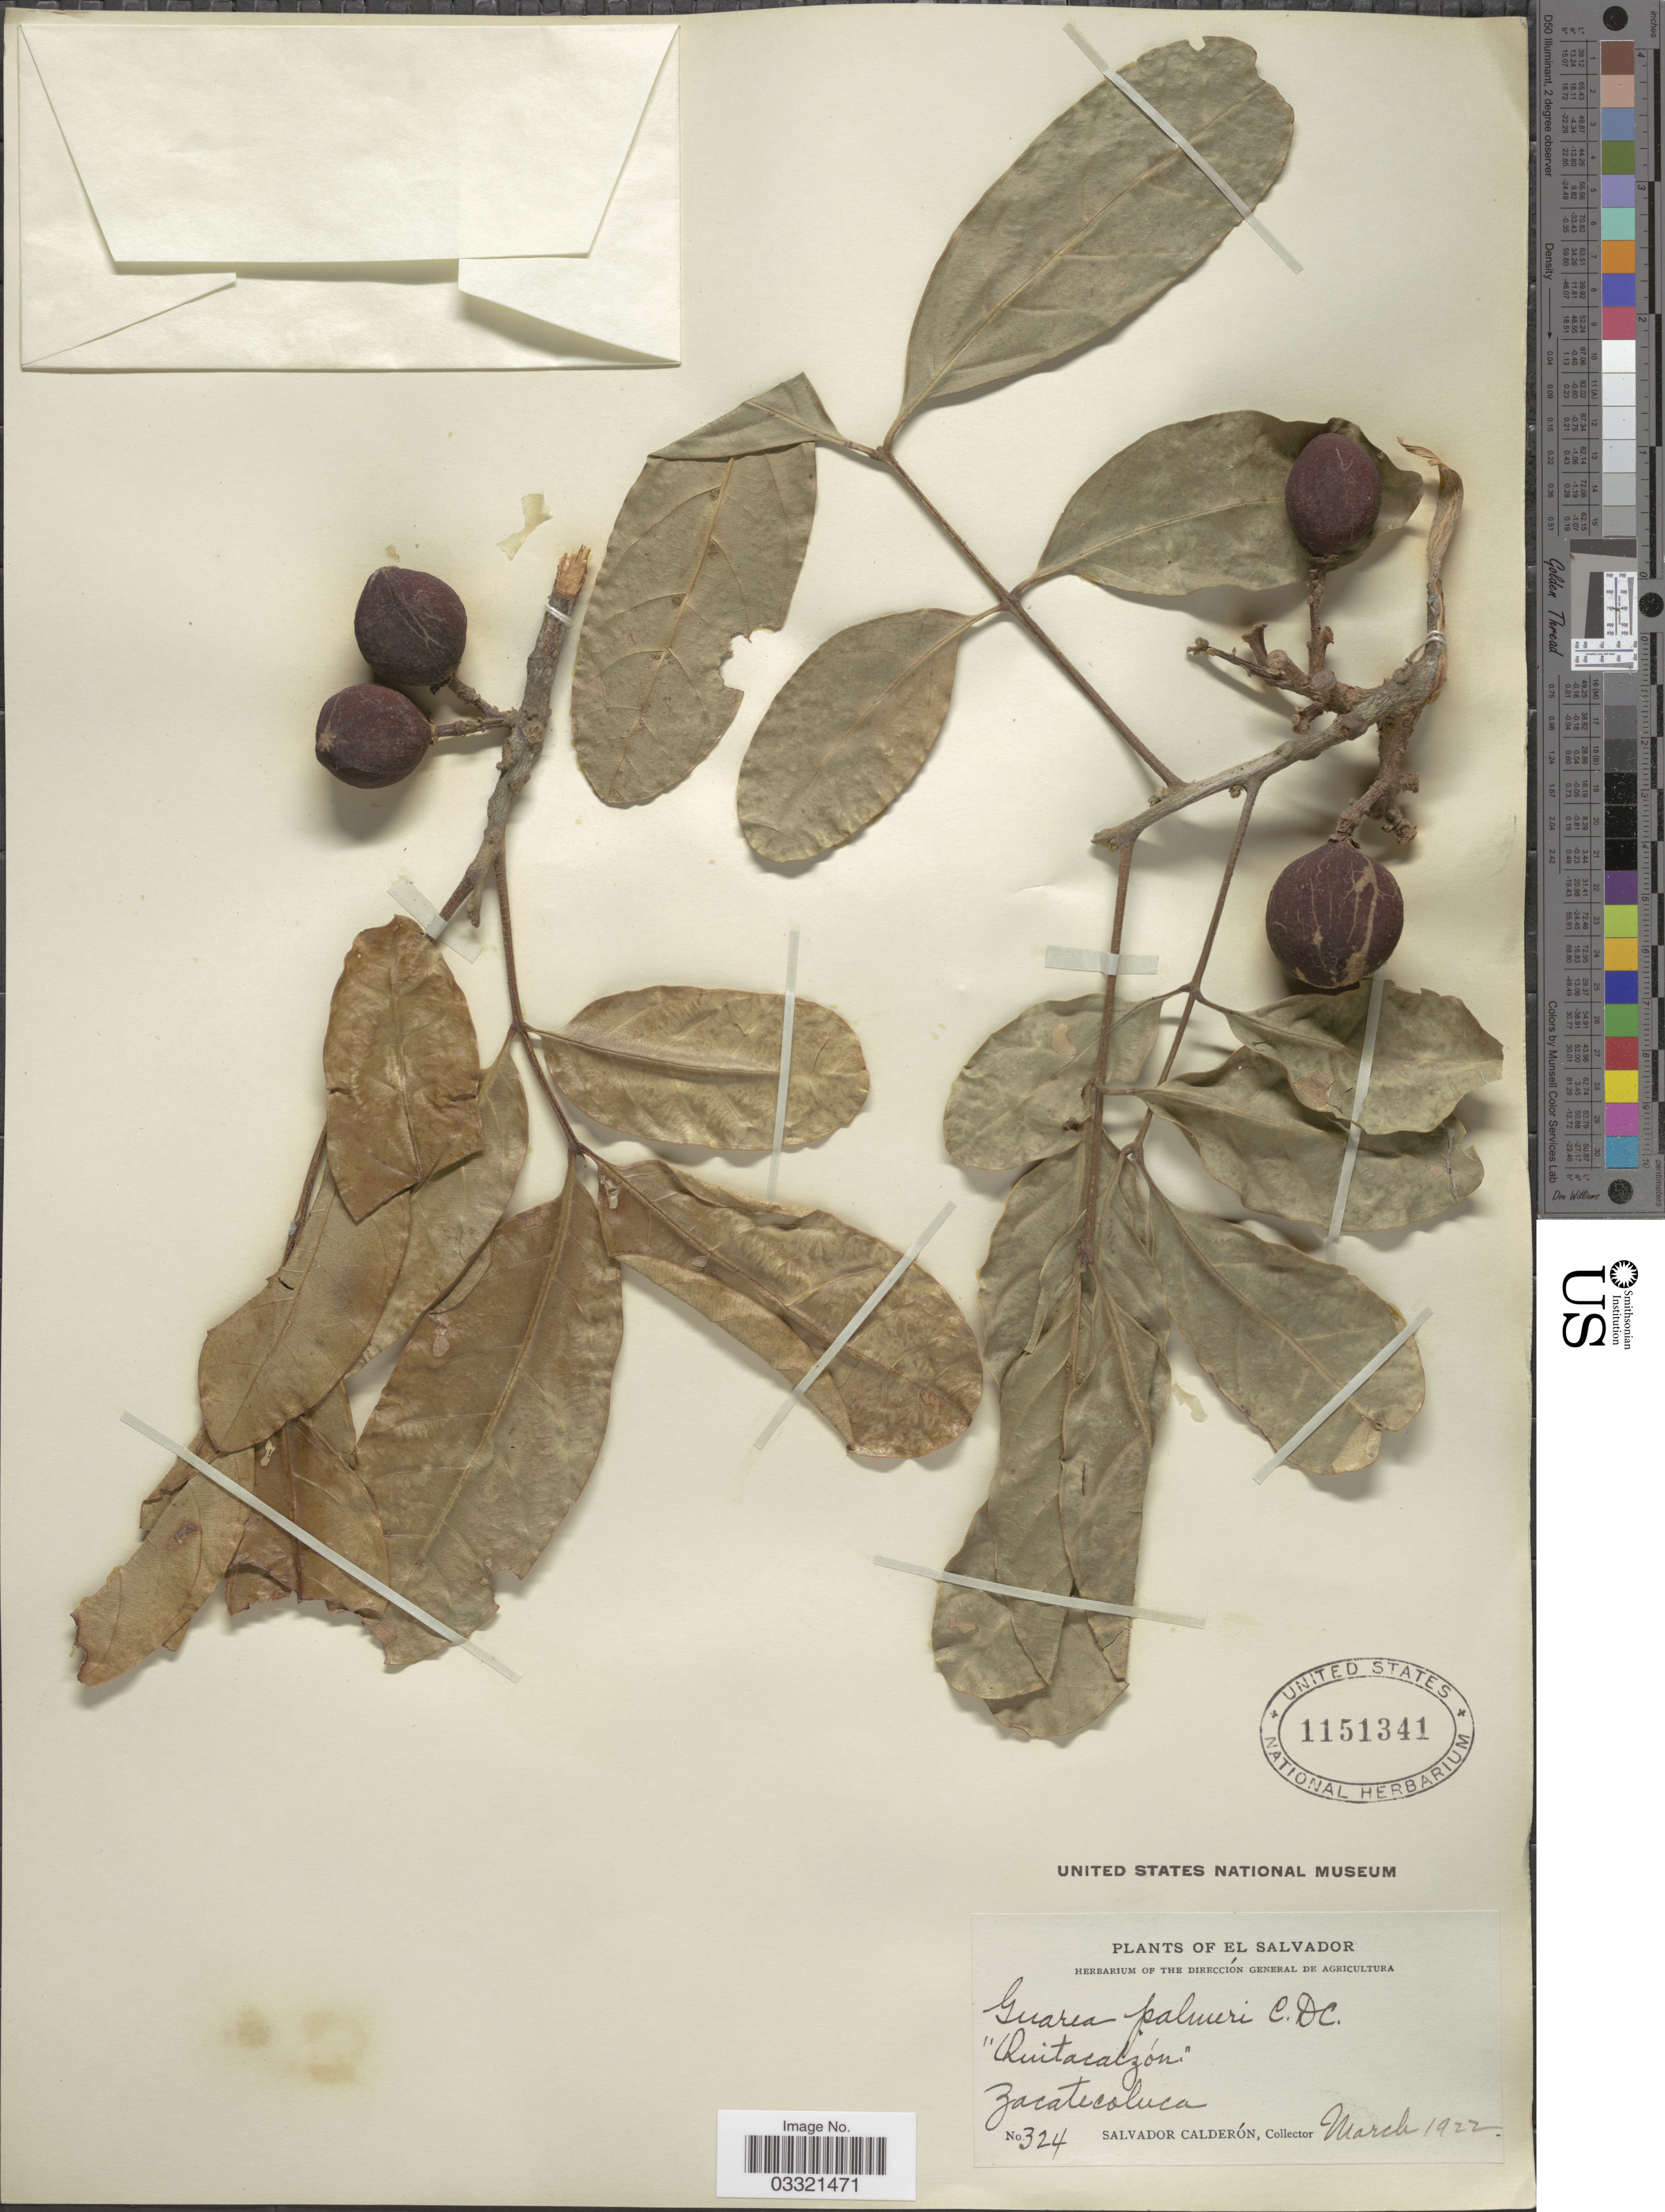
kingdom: Plantae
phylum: Tracheophyta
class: Magnoliopsida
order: Sapindales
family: Meliaceae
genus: Guarea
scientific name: Guarea palmeri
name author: Rose ex C. DC.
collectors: S. Calderón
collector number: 324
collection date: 1922-03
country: El Salvador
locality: Zacatecoluca.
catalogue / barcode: US 1151341